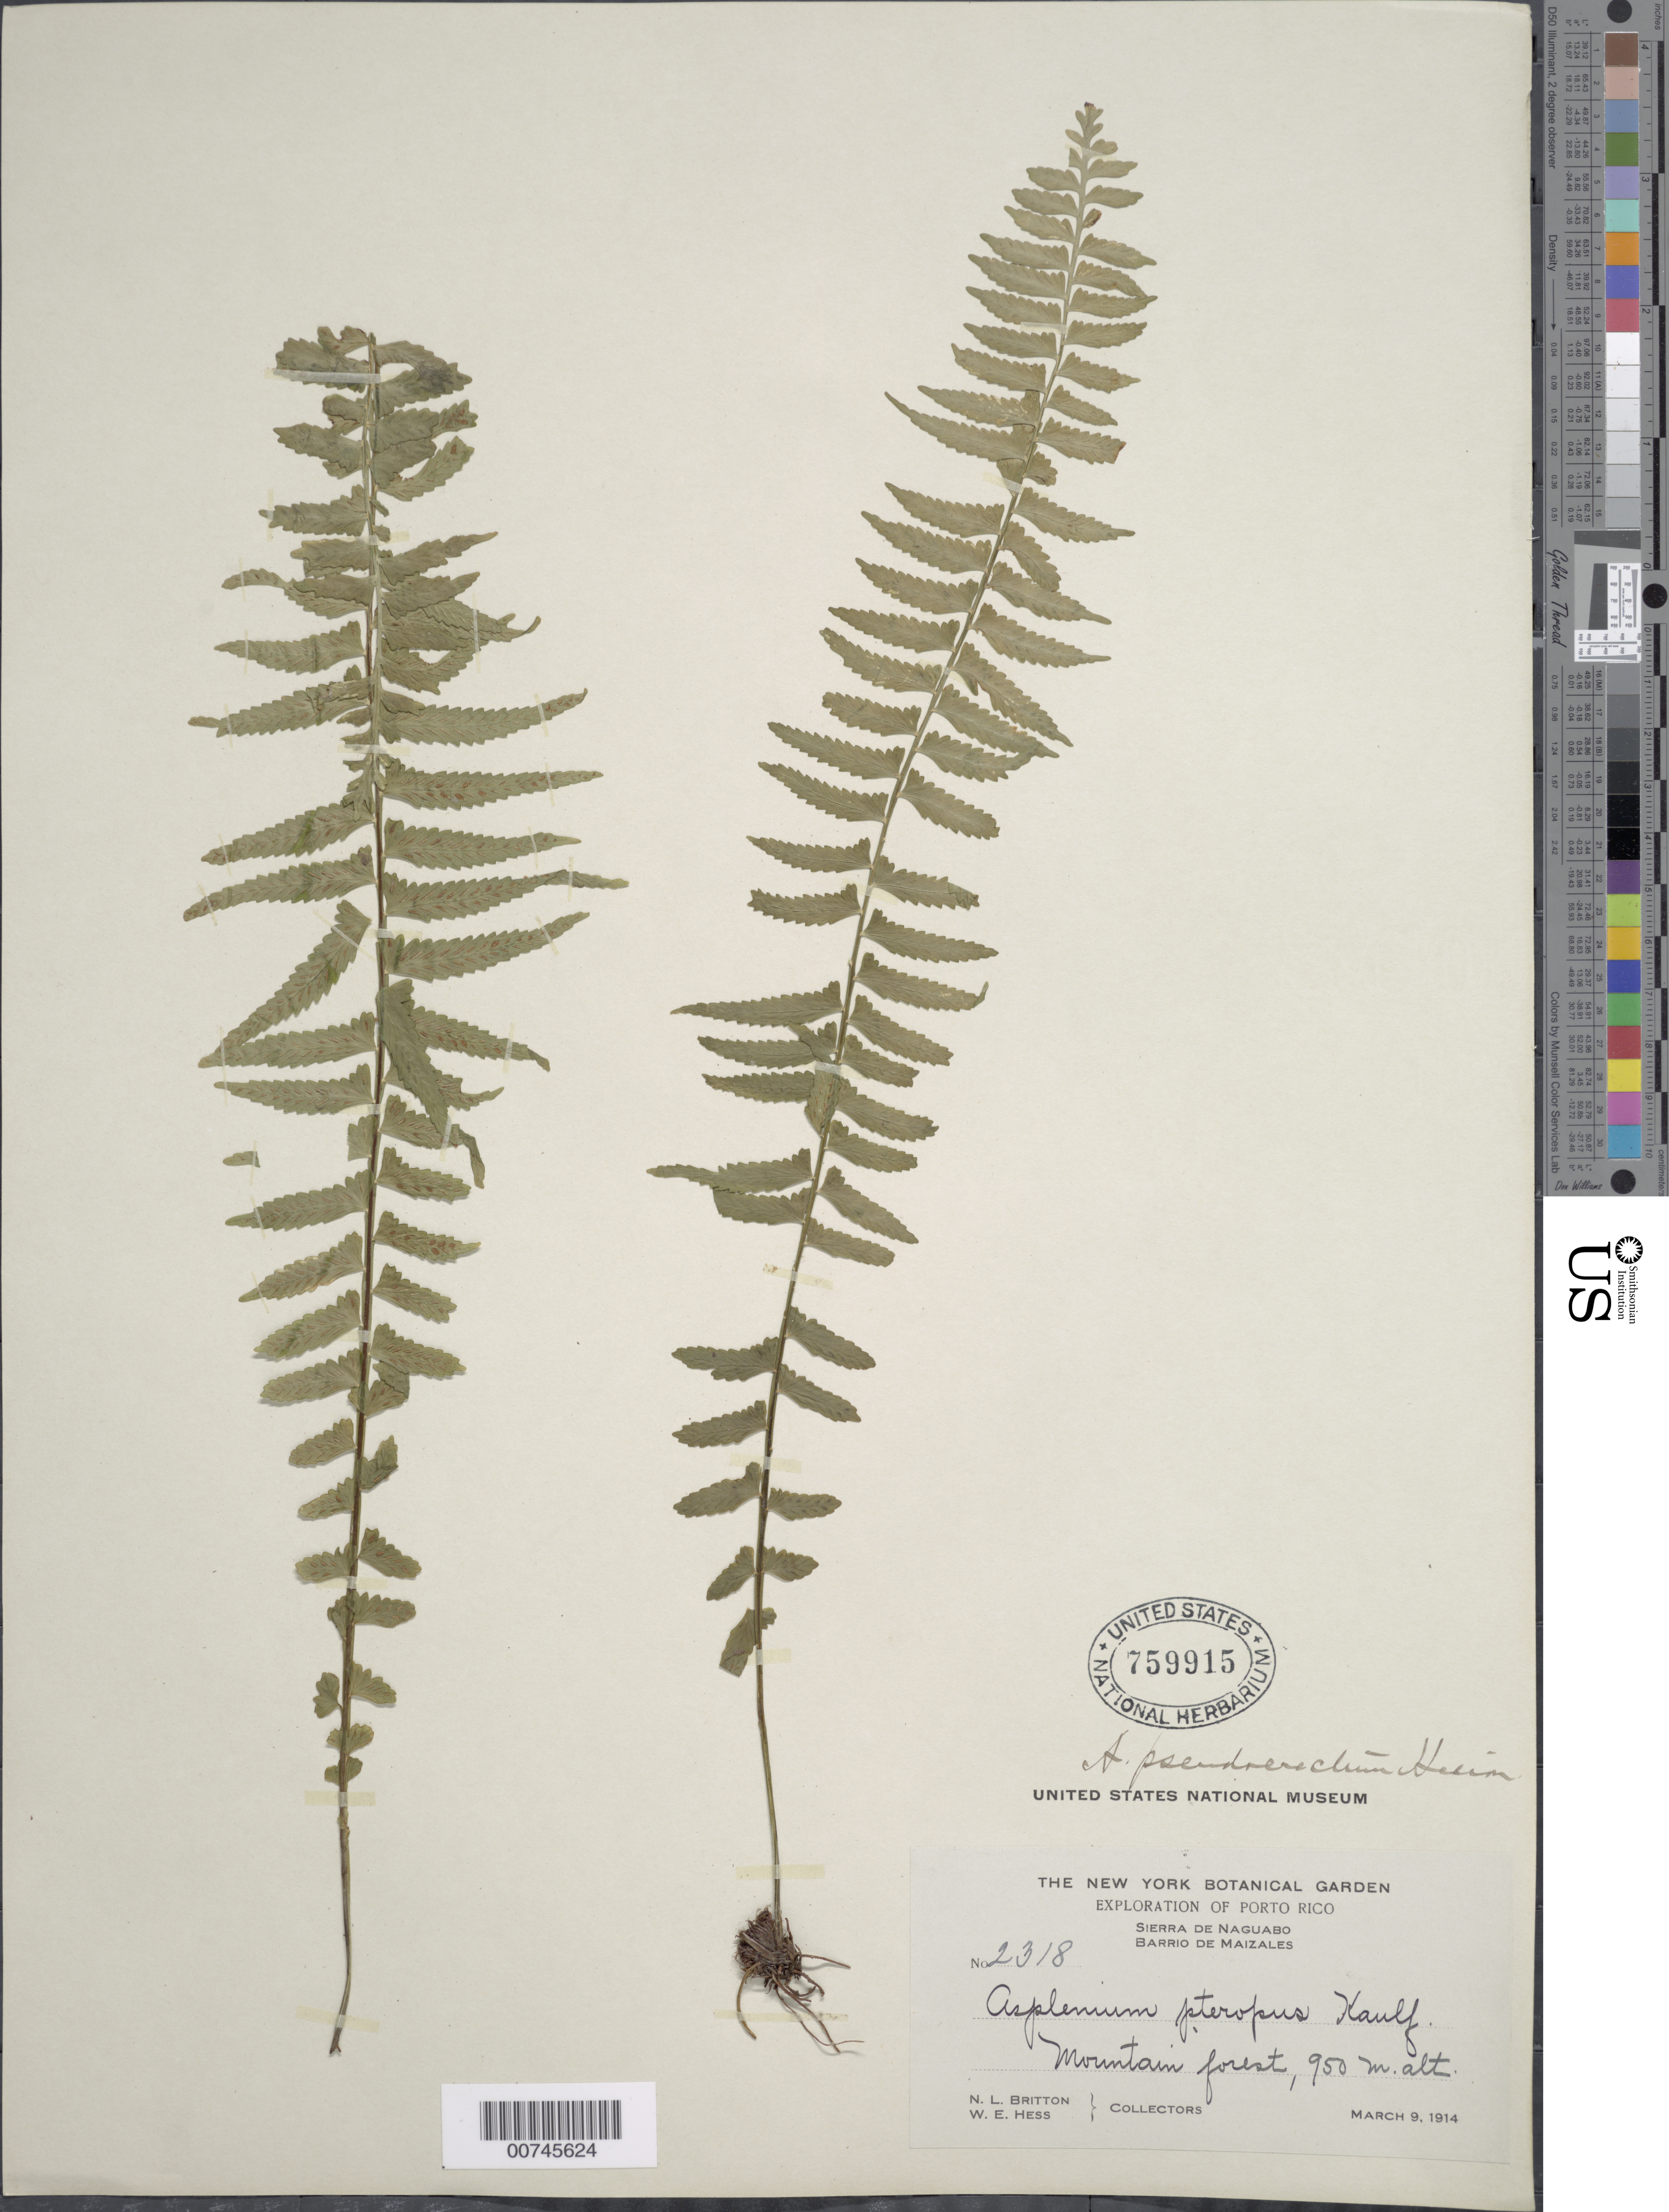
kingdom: Plantae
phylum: Tracheophyta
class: Polypodiopsida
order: Polypodiales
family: Aspleniaceae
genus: Asplenium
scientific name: Asplenium pteropus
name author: Kaulf.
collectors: N. Britton & W. Hess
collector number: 2318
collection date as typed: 09 Mar 1914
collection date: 1914-03-09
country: Puerto Rico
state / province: Naguabo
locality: Sierra de Naguabo, Barrio Maizales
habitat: Mountain forest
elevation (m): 950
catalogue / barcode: US 759915